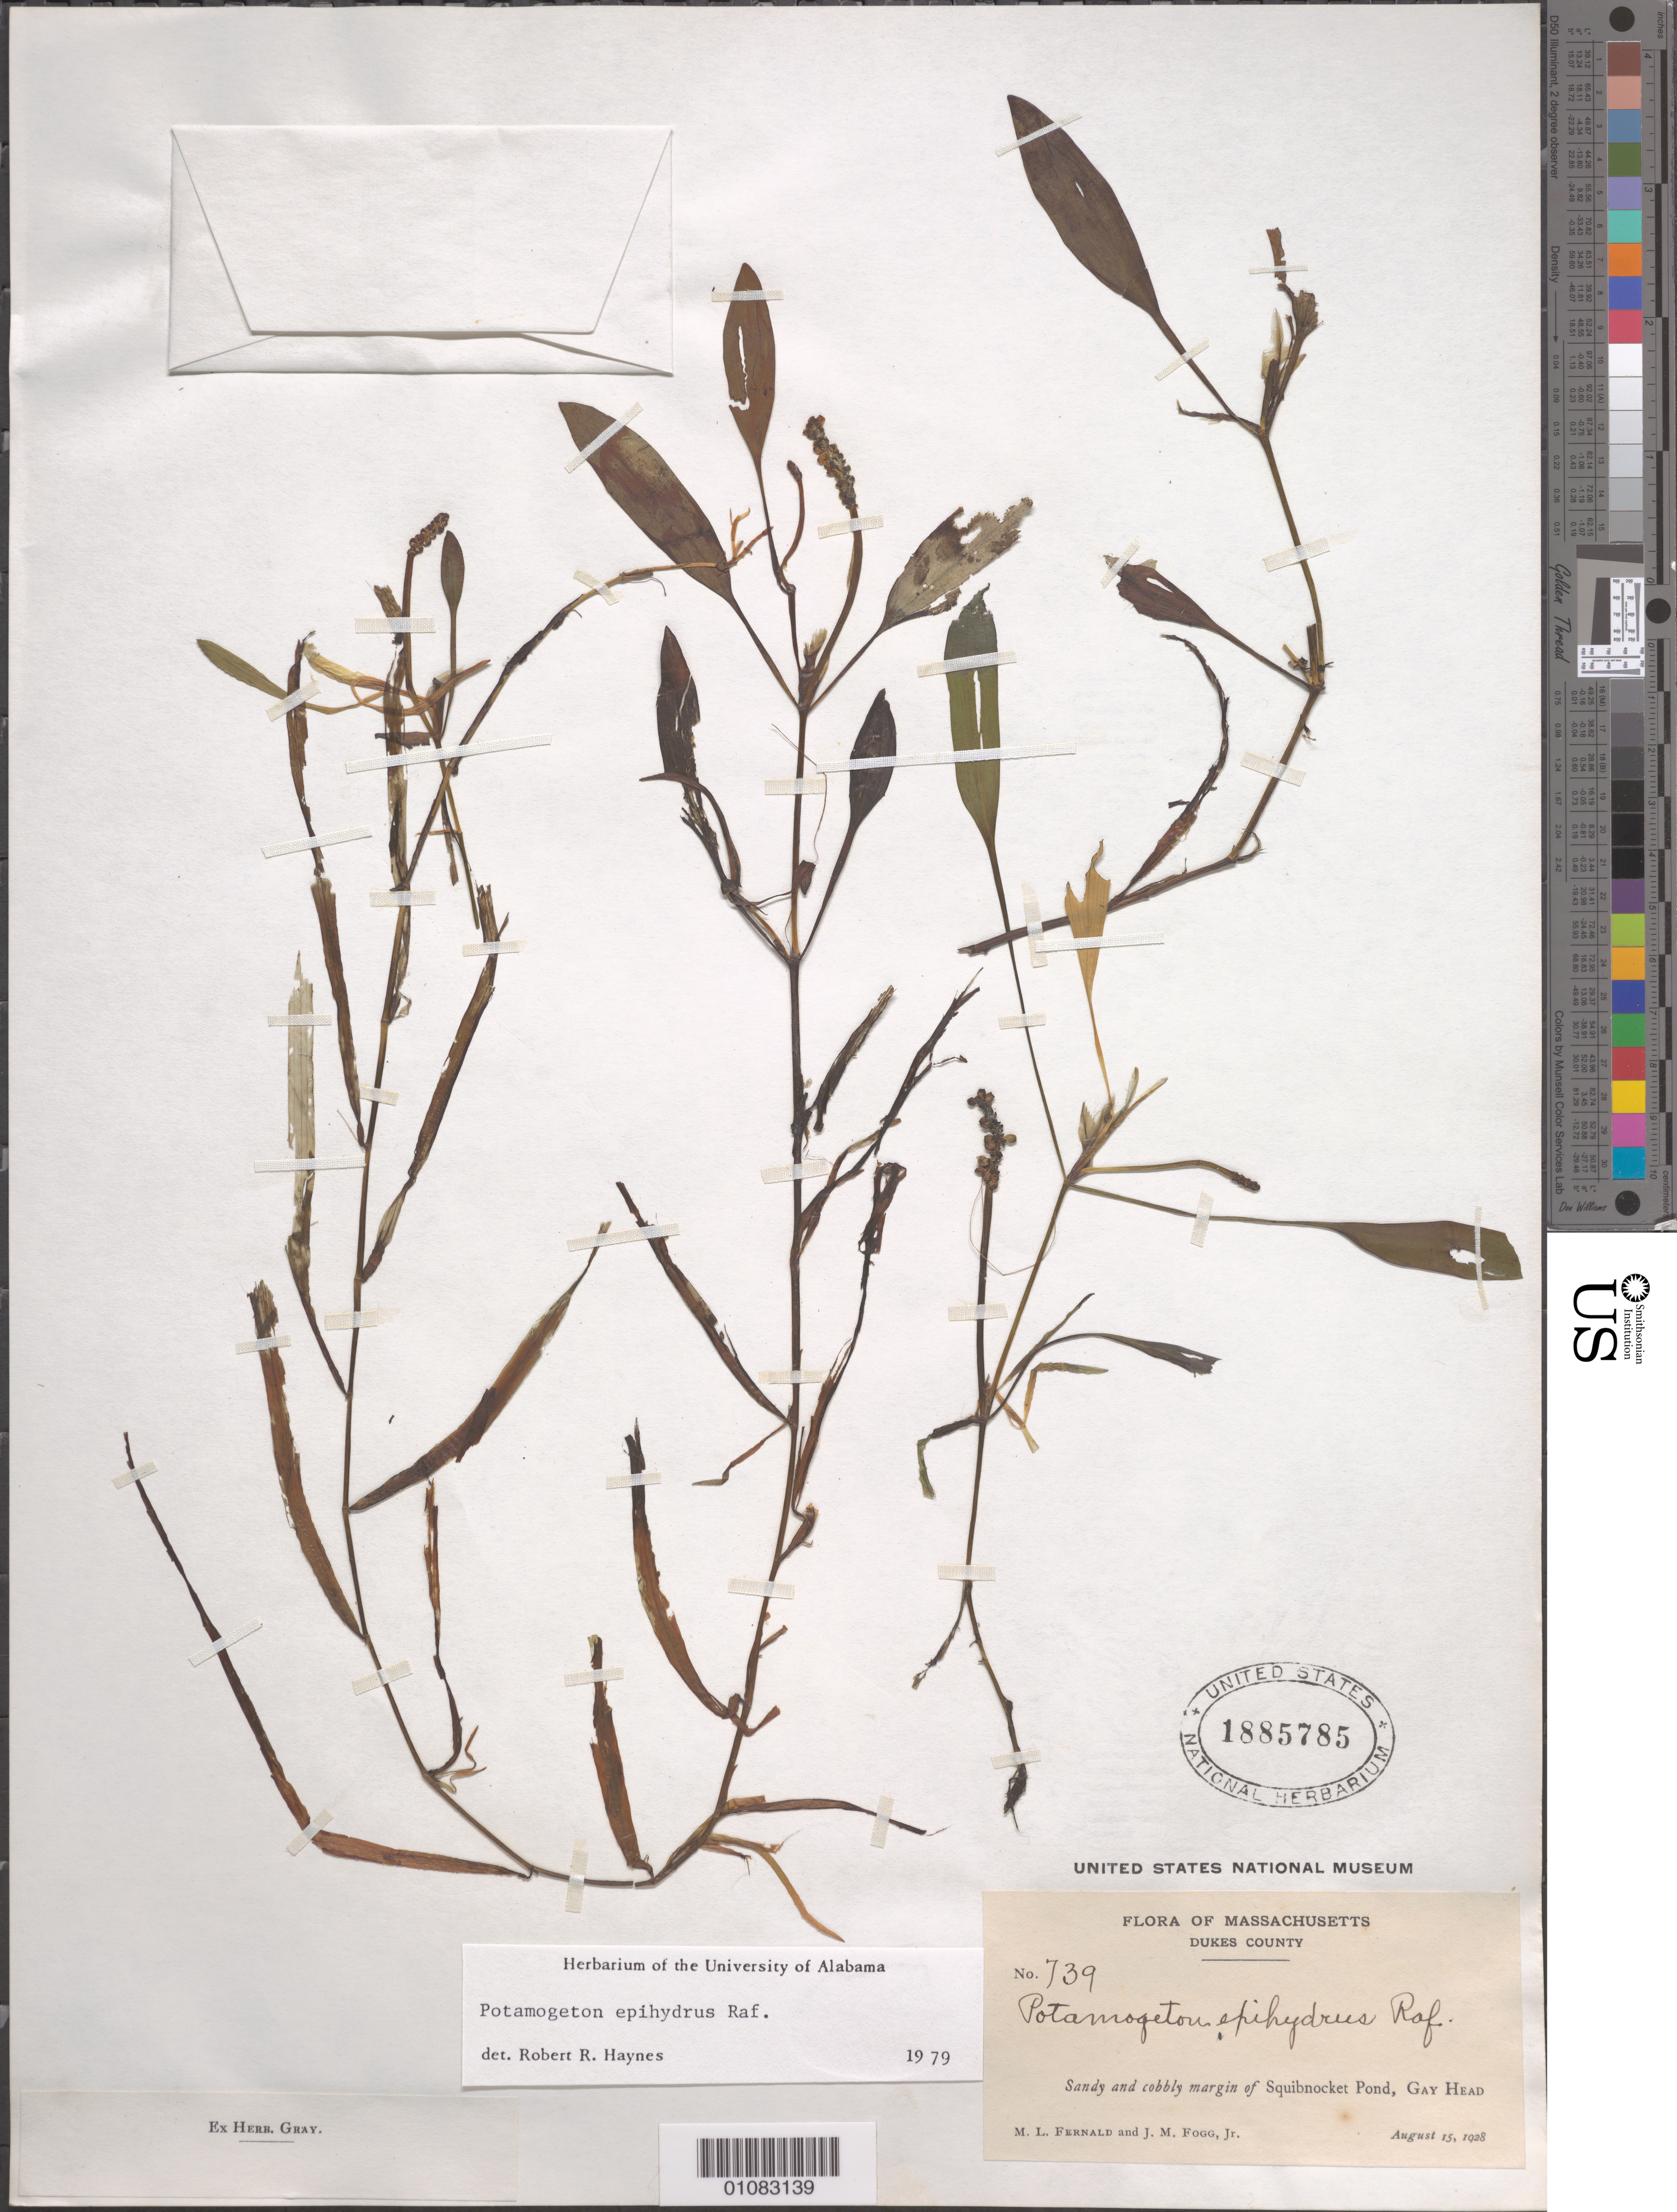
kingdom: Plantae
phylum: Tracheophyta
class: Liliopsida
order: Alismatales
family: Potamogetonaceae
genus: Potamogeton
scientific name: Potamogeton epihydrus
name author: Raf.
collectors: M. L. Fernald & J. Fogg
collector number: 739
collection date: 1928-08-15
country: United States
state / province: Massachusetts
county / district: Dukes County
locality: Gay Head, margin of Squibnocket Pond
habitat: Sandy and cobbly margin of pond.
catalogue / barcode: US 1885785